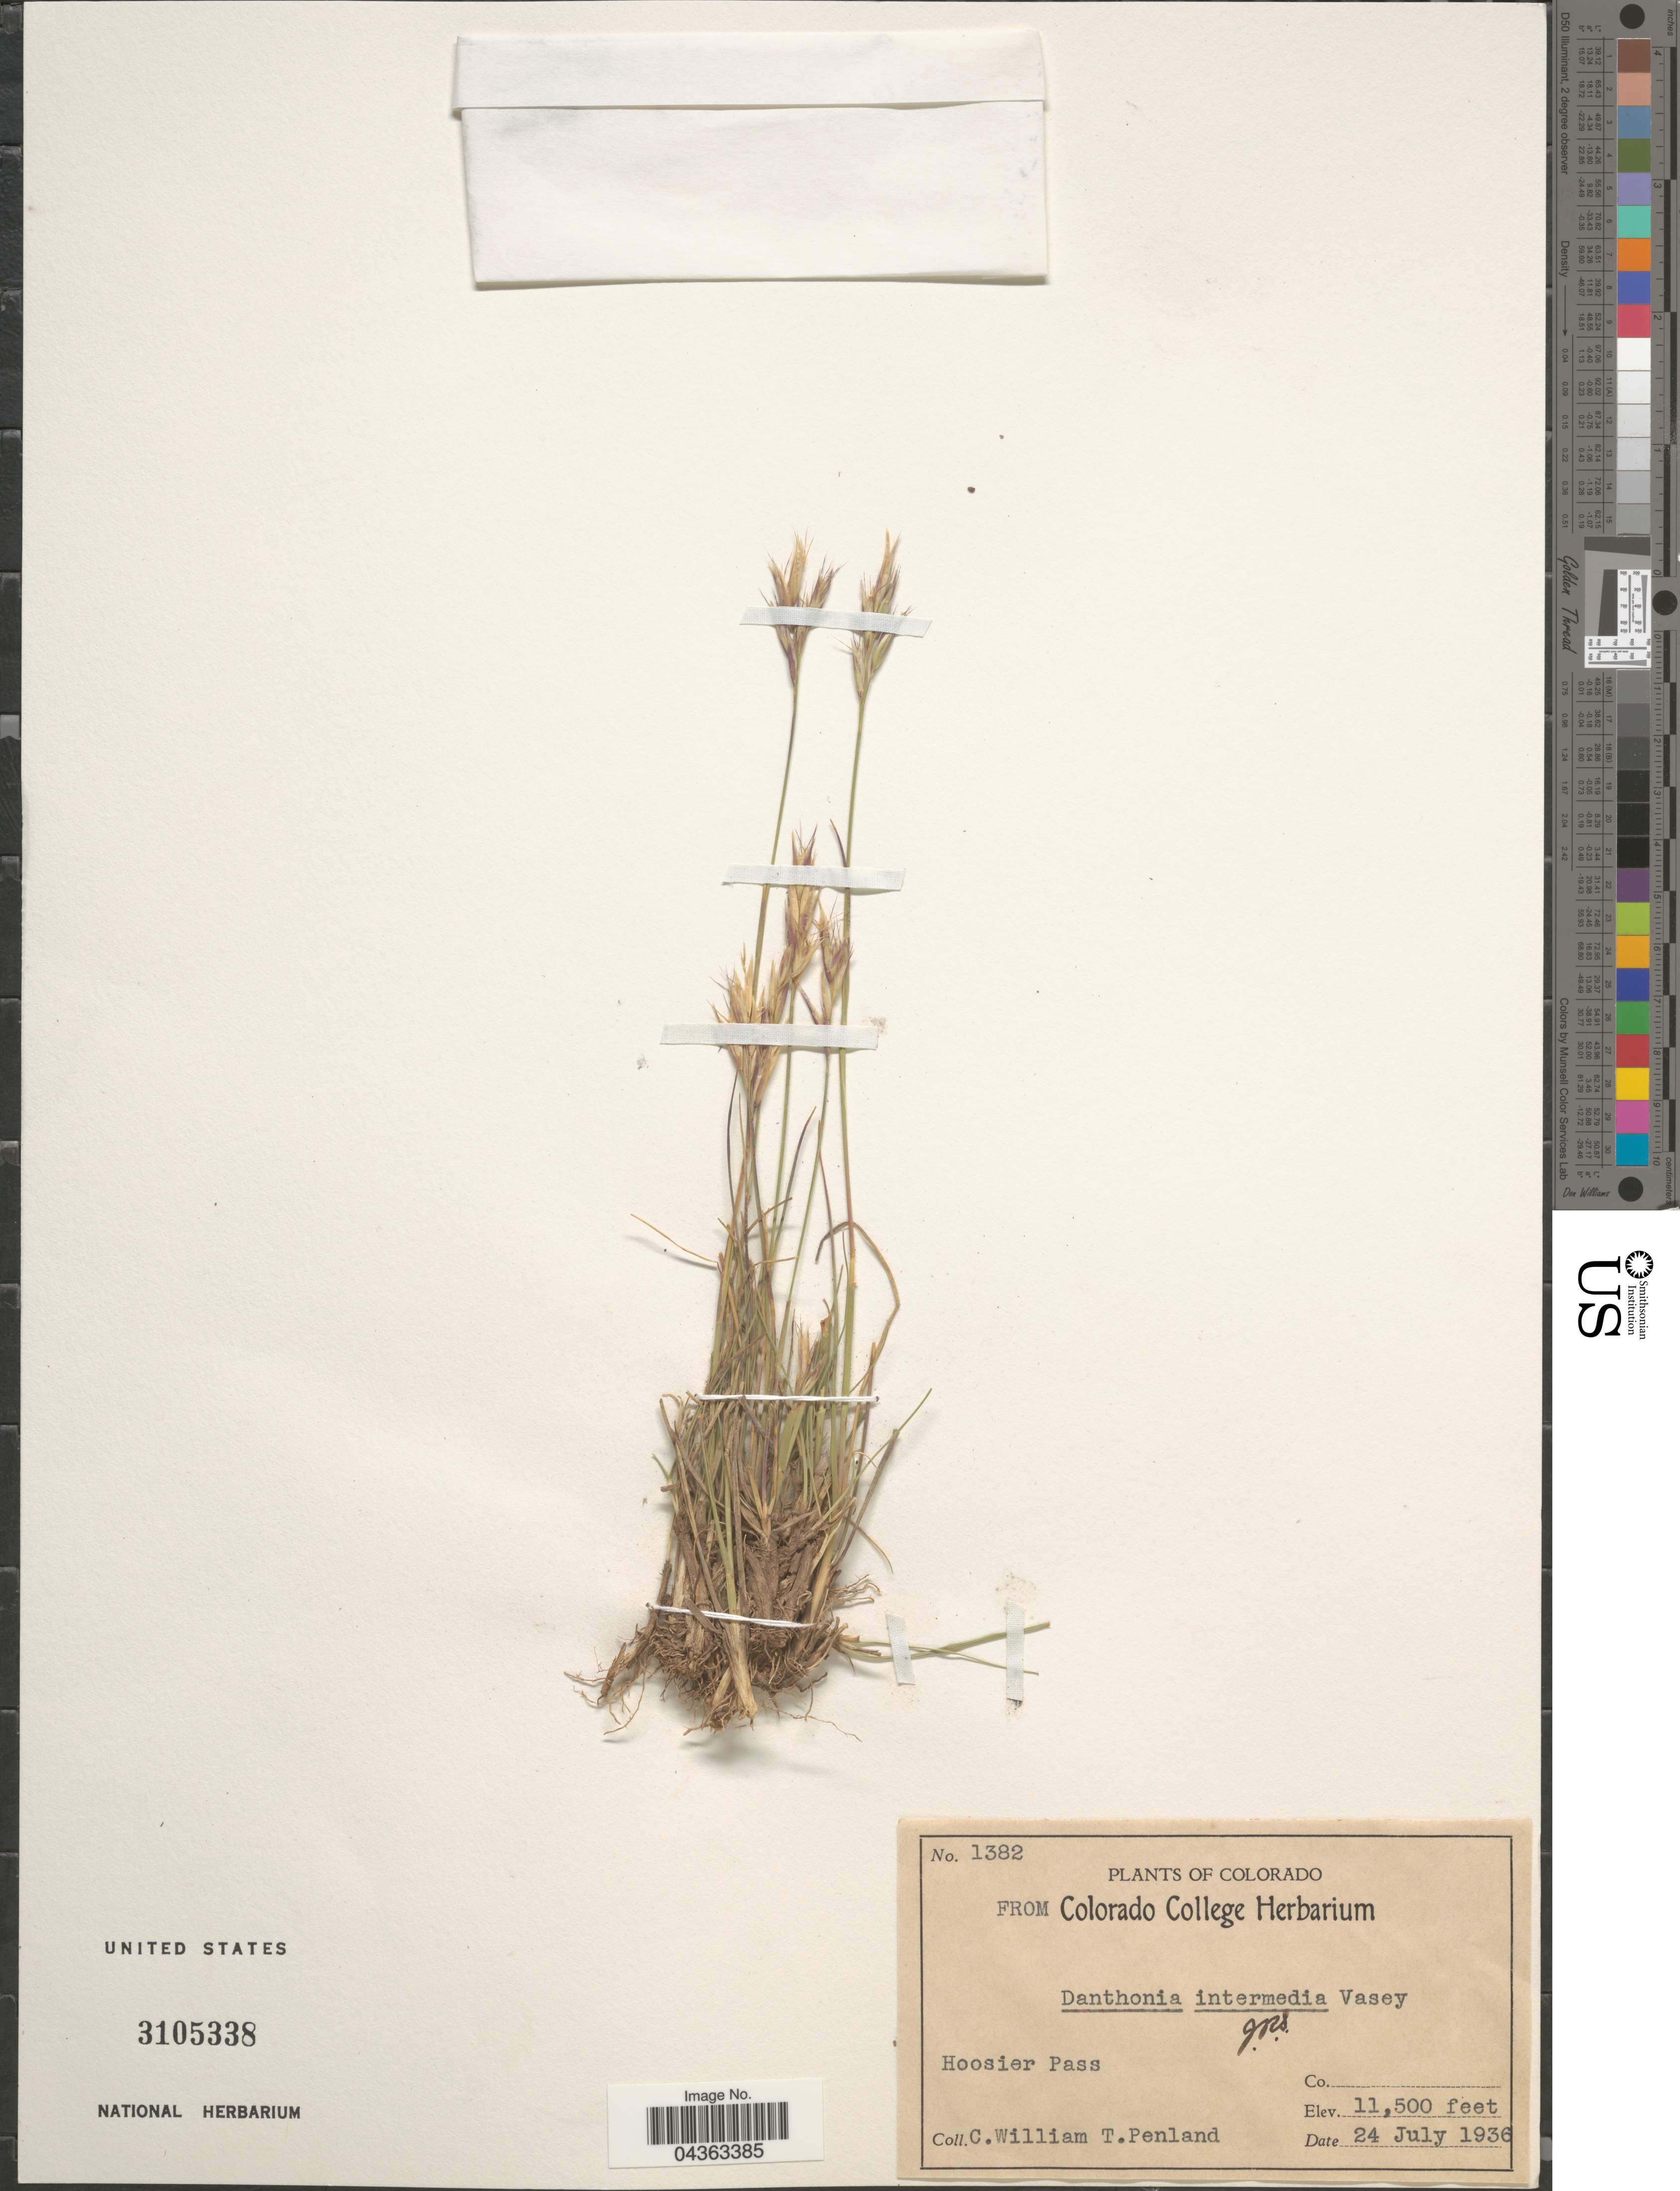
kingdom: Plantae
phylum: Tracheophyta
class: Liliopsida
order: Poales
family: Poaceae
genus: Danthonia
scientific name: Danthonia intermedia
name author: Vasey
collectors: C. William & T. Penland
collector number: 1382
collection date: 1936-07-24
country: United States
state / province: Colorado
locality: Hoosier Pass.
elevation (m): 3505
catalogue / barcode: US 3105338